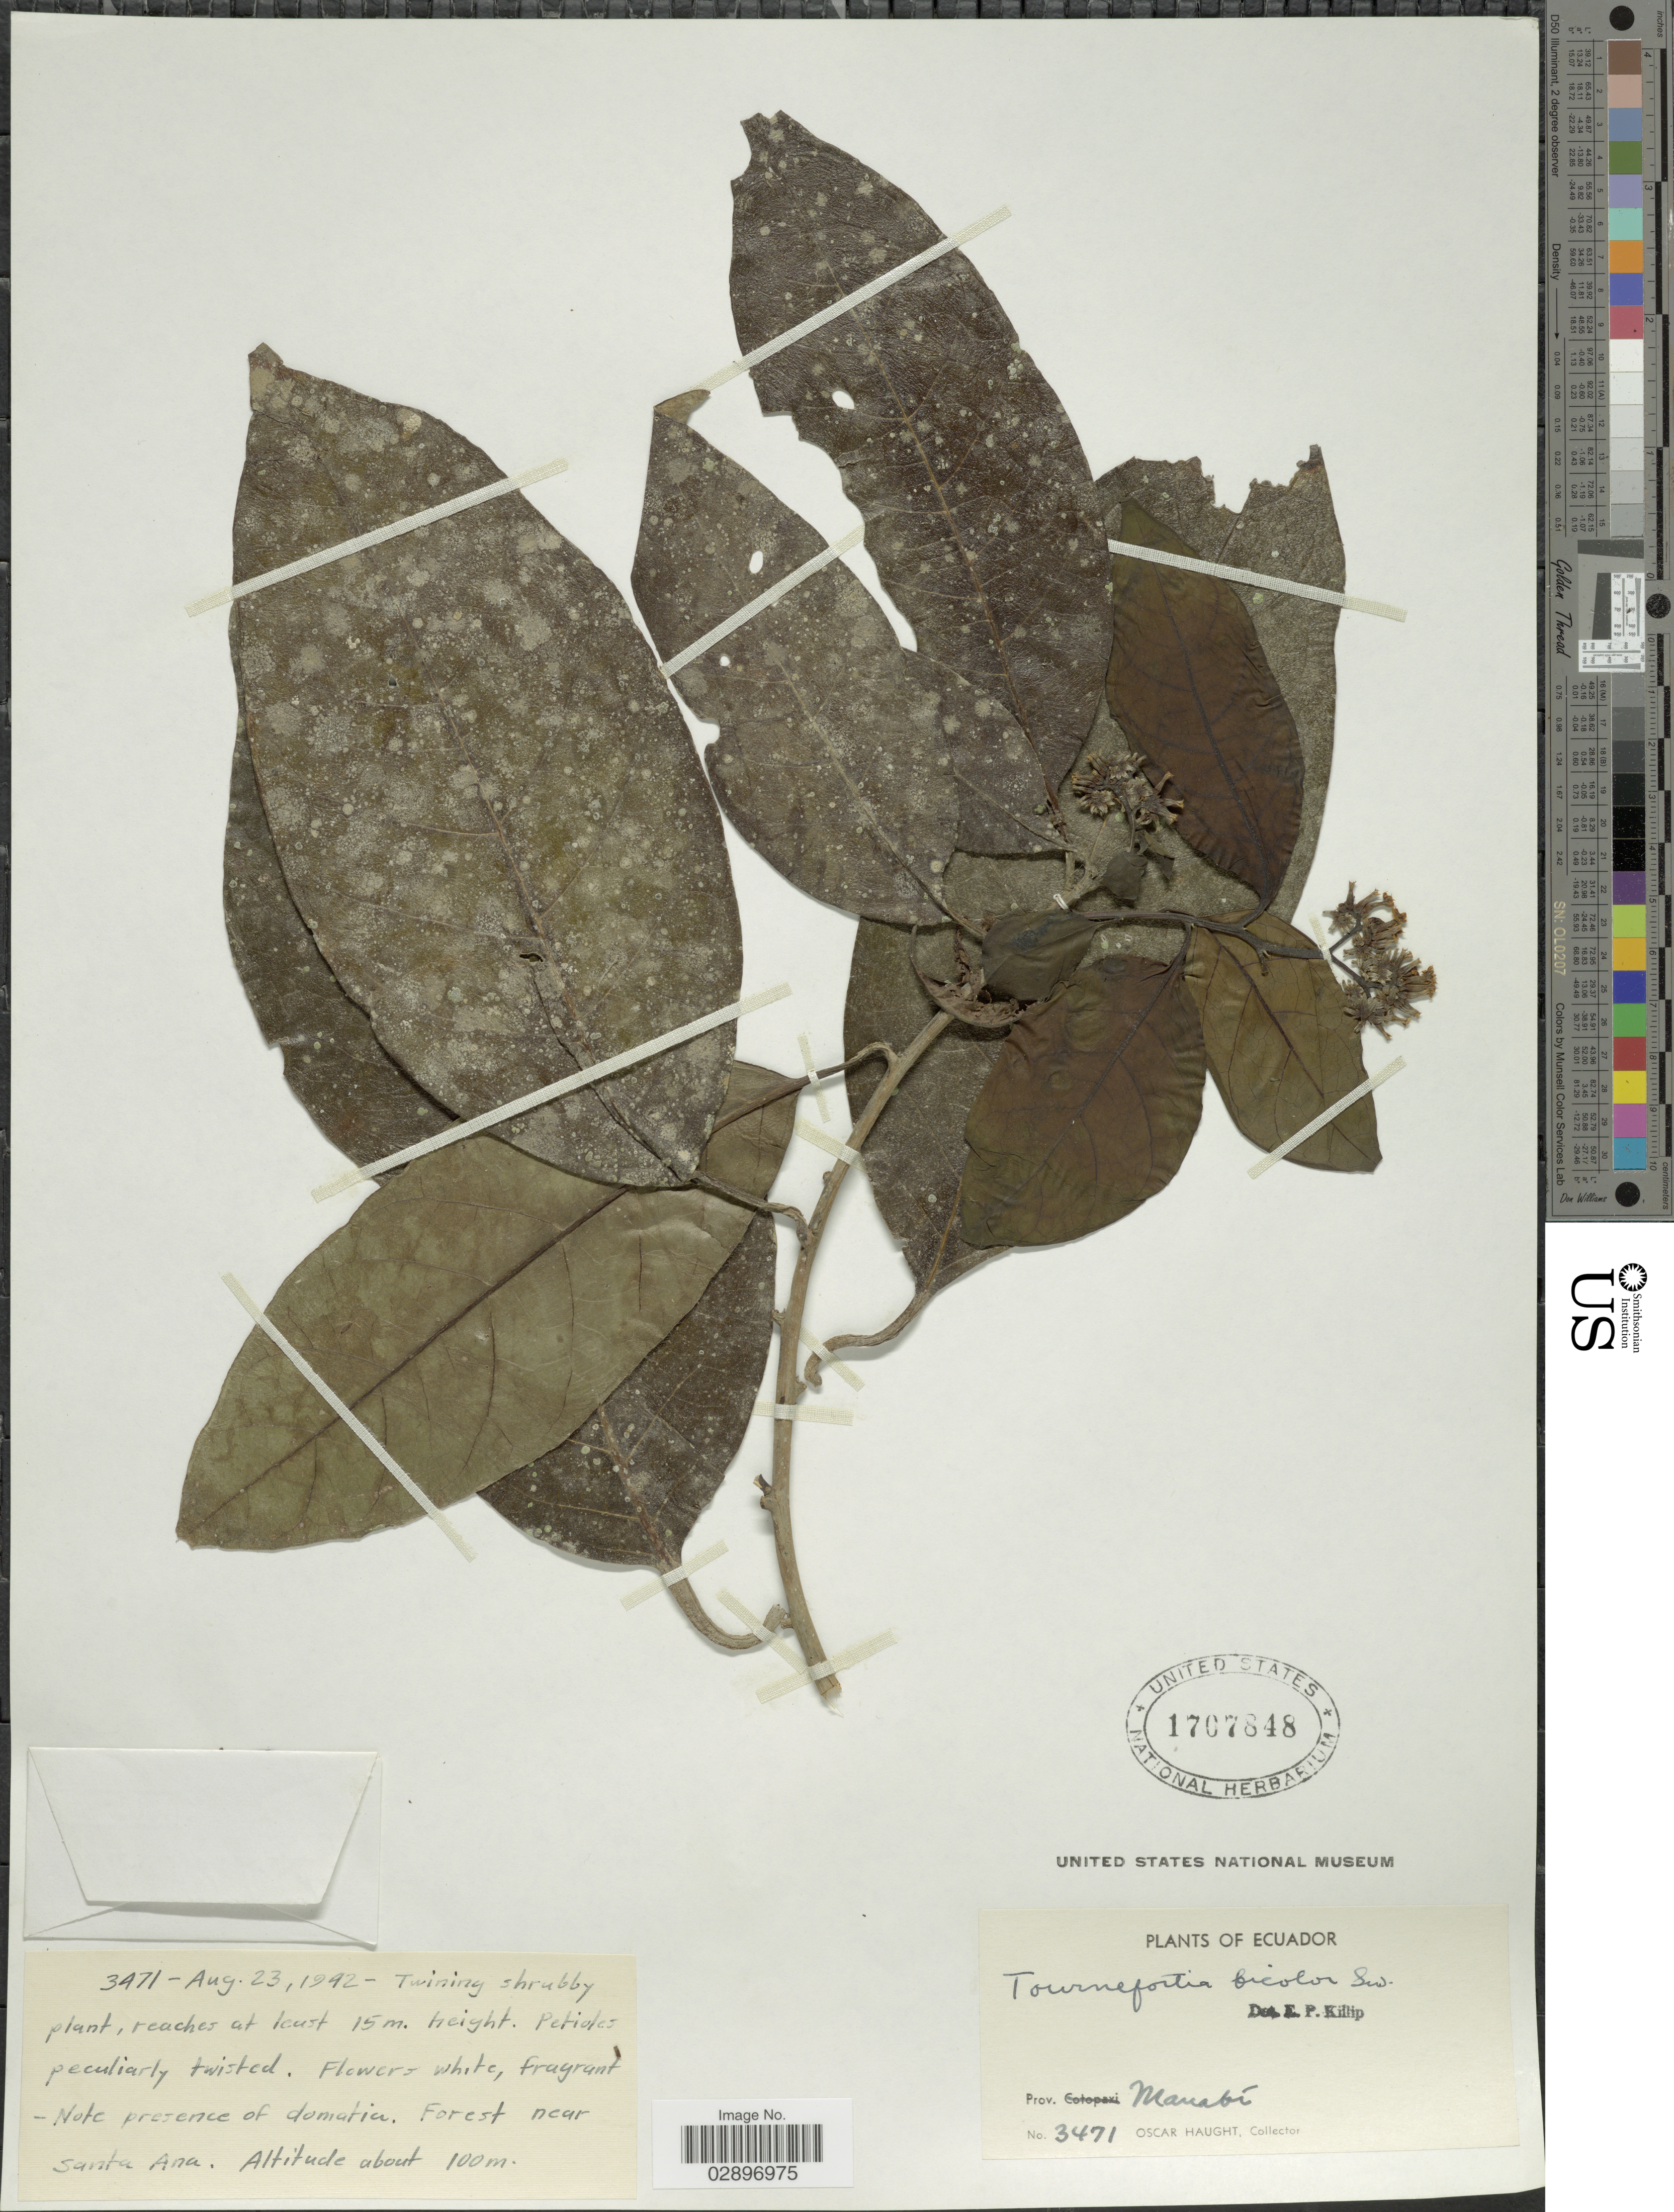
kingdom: Plantae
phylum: Tracheophyta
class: Magnoliopsida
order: Boraginales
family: Heliotropiaceae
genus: Tournefortia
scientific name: Tournefortia bicolor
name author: Sw.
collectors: O. L. Haught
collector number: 3471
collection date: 1942-08-23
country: Ecuador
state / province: Manabí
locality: Forest near Santa Ana.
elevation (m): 100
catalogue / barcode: US 1707848